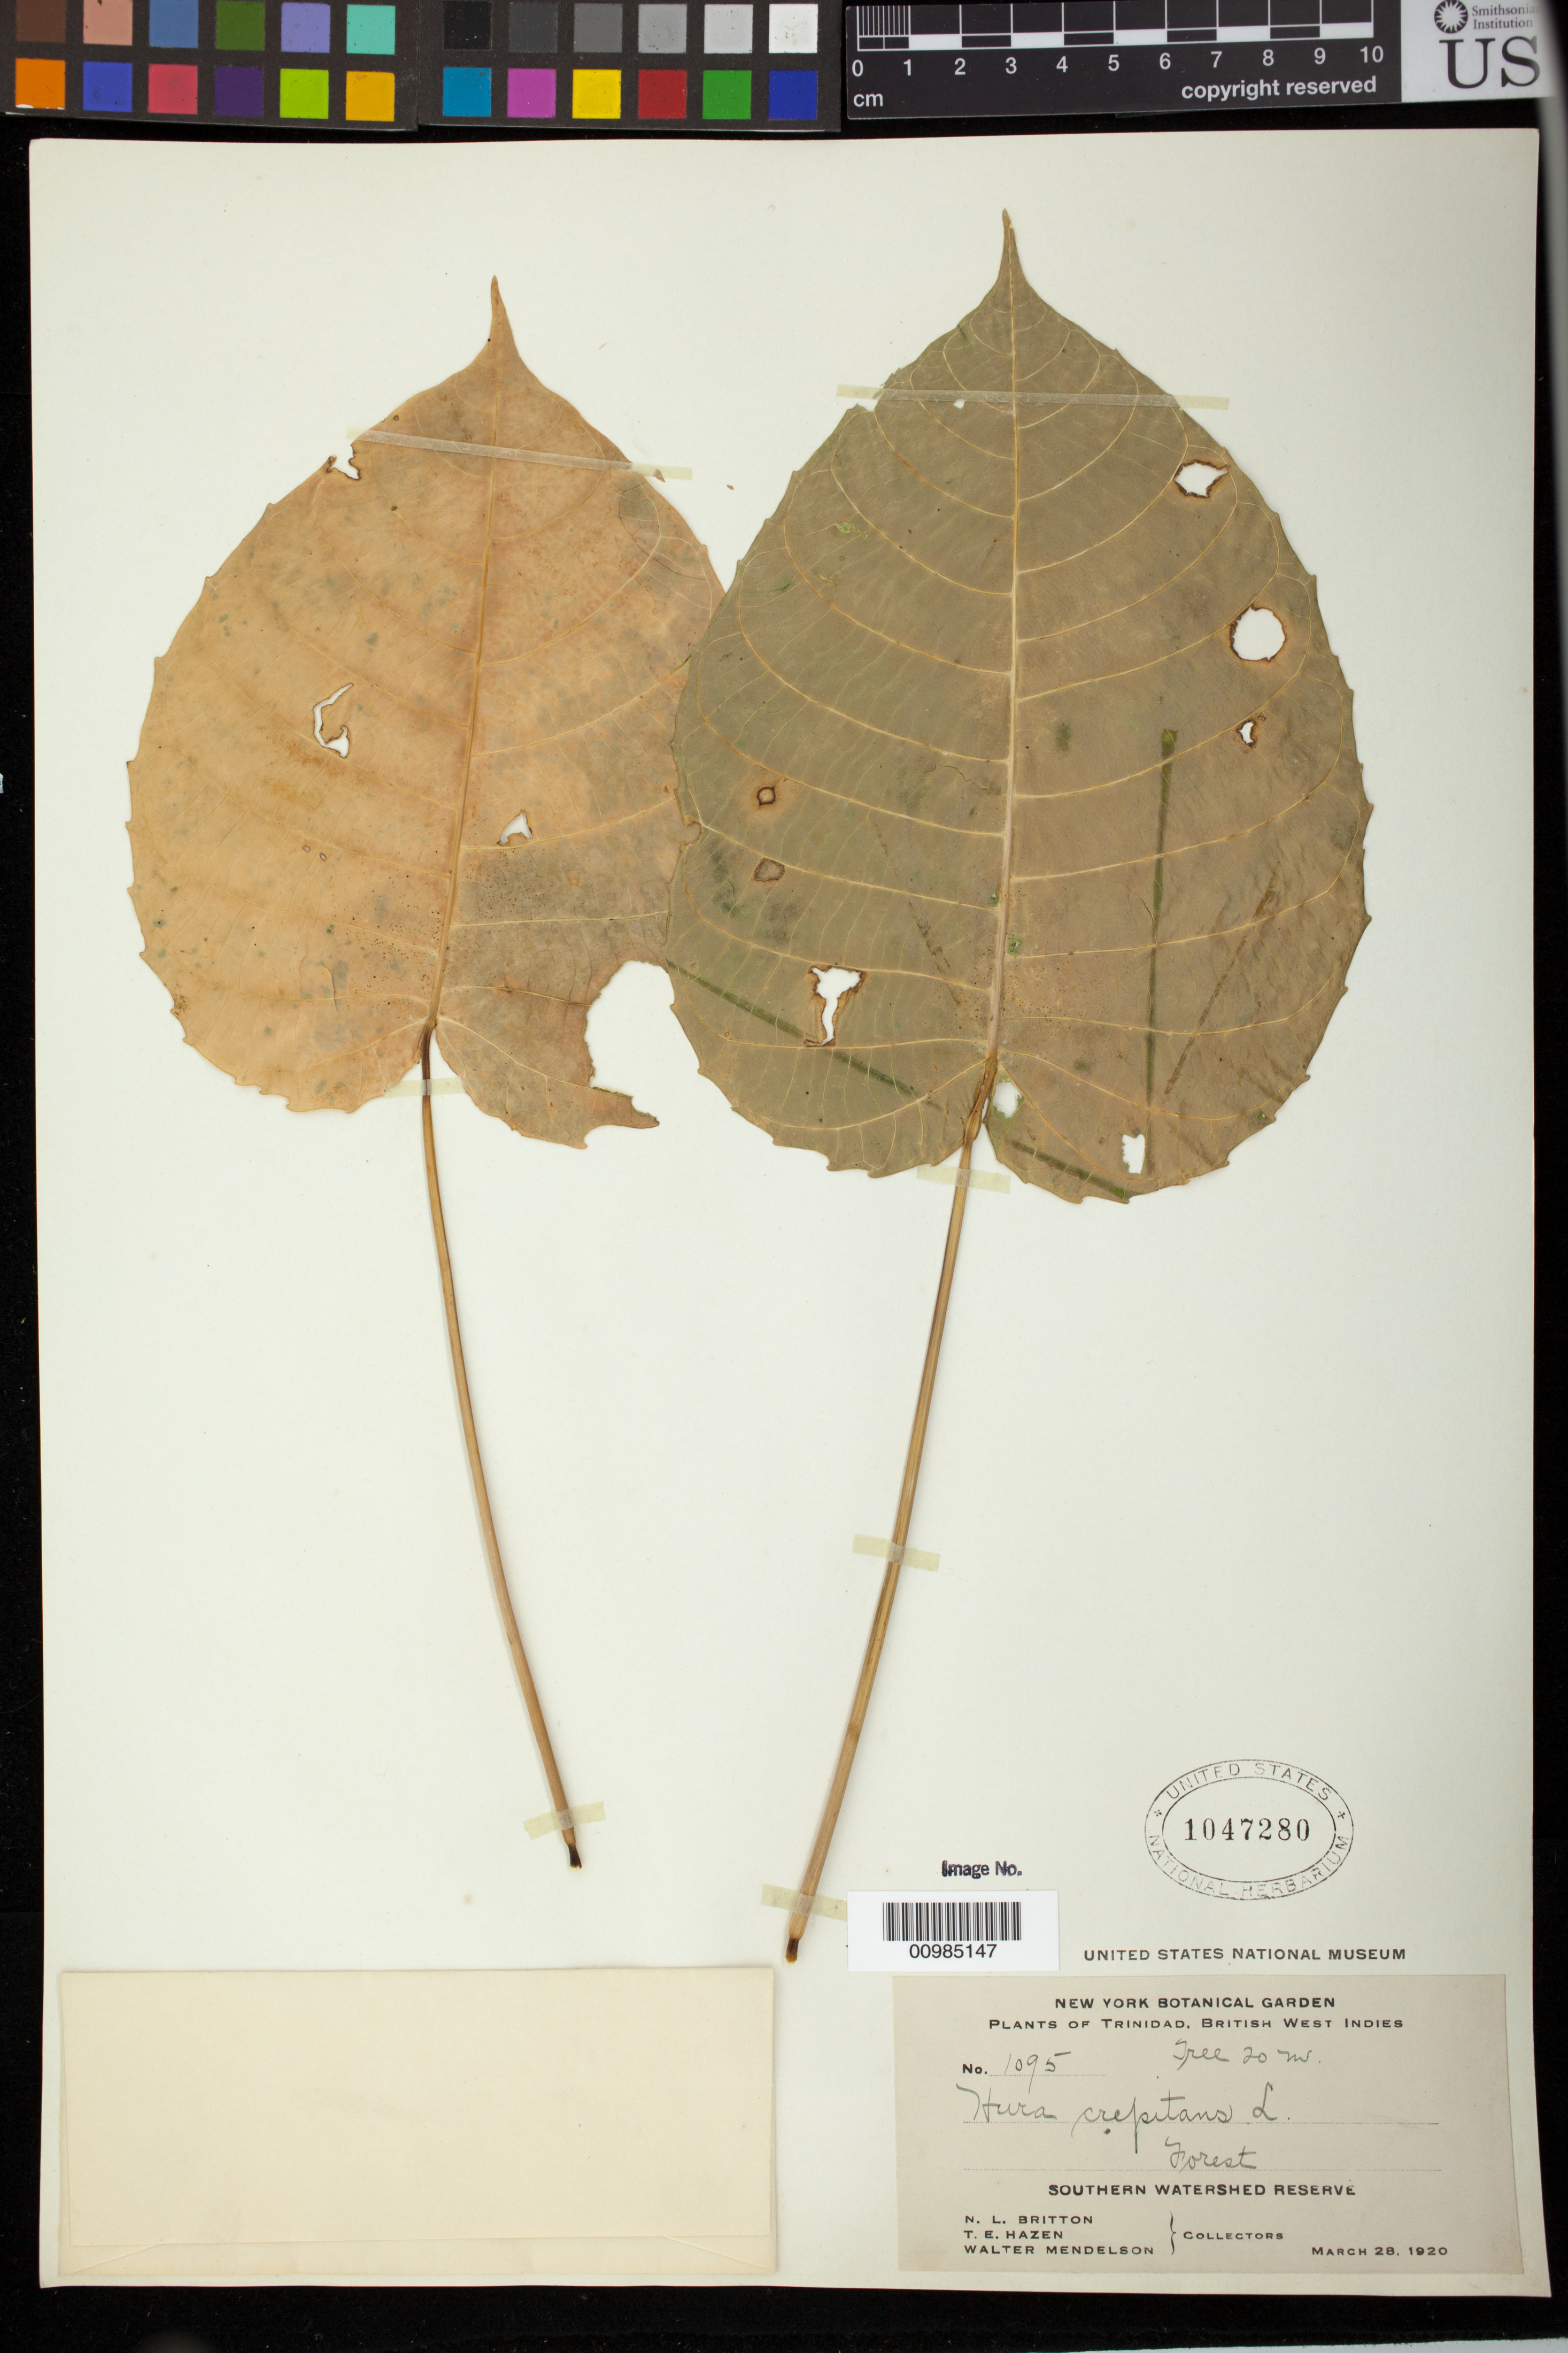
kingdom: Plantae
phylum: Tracheophyta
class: Magnoliopsida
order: Malpighiales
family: Euphorbiaceae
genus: Hura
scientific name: Hura crepitans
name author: L.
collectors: N. Britton, T. E. Hazen & W. Mendelson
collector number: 1095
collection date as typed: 28 Mar 1920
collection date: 1920-03-28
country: Trinidad and Tobago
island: Trinidad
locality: Southern Watershed Reserve. Forest.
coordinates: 0 N, 0 E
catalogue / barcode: US 1047280